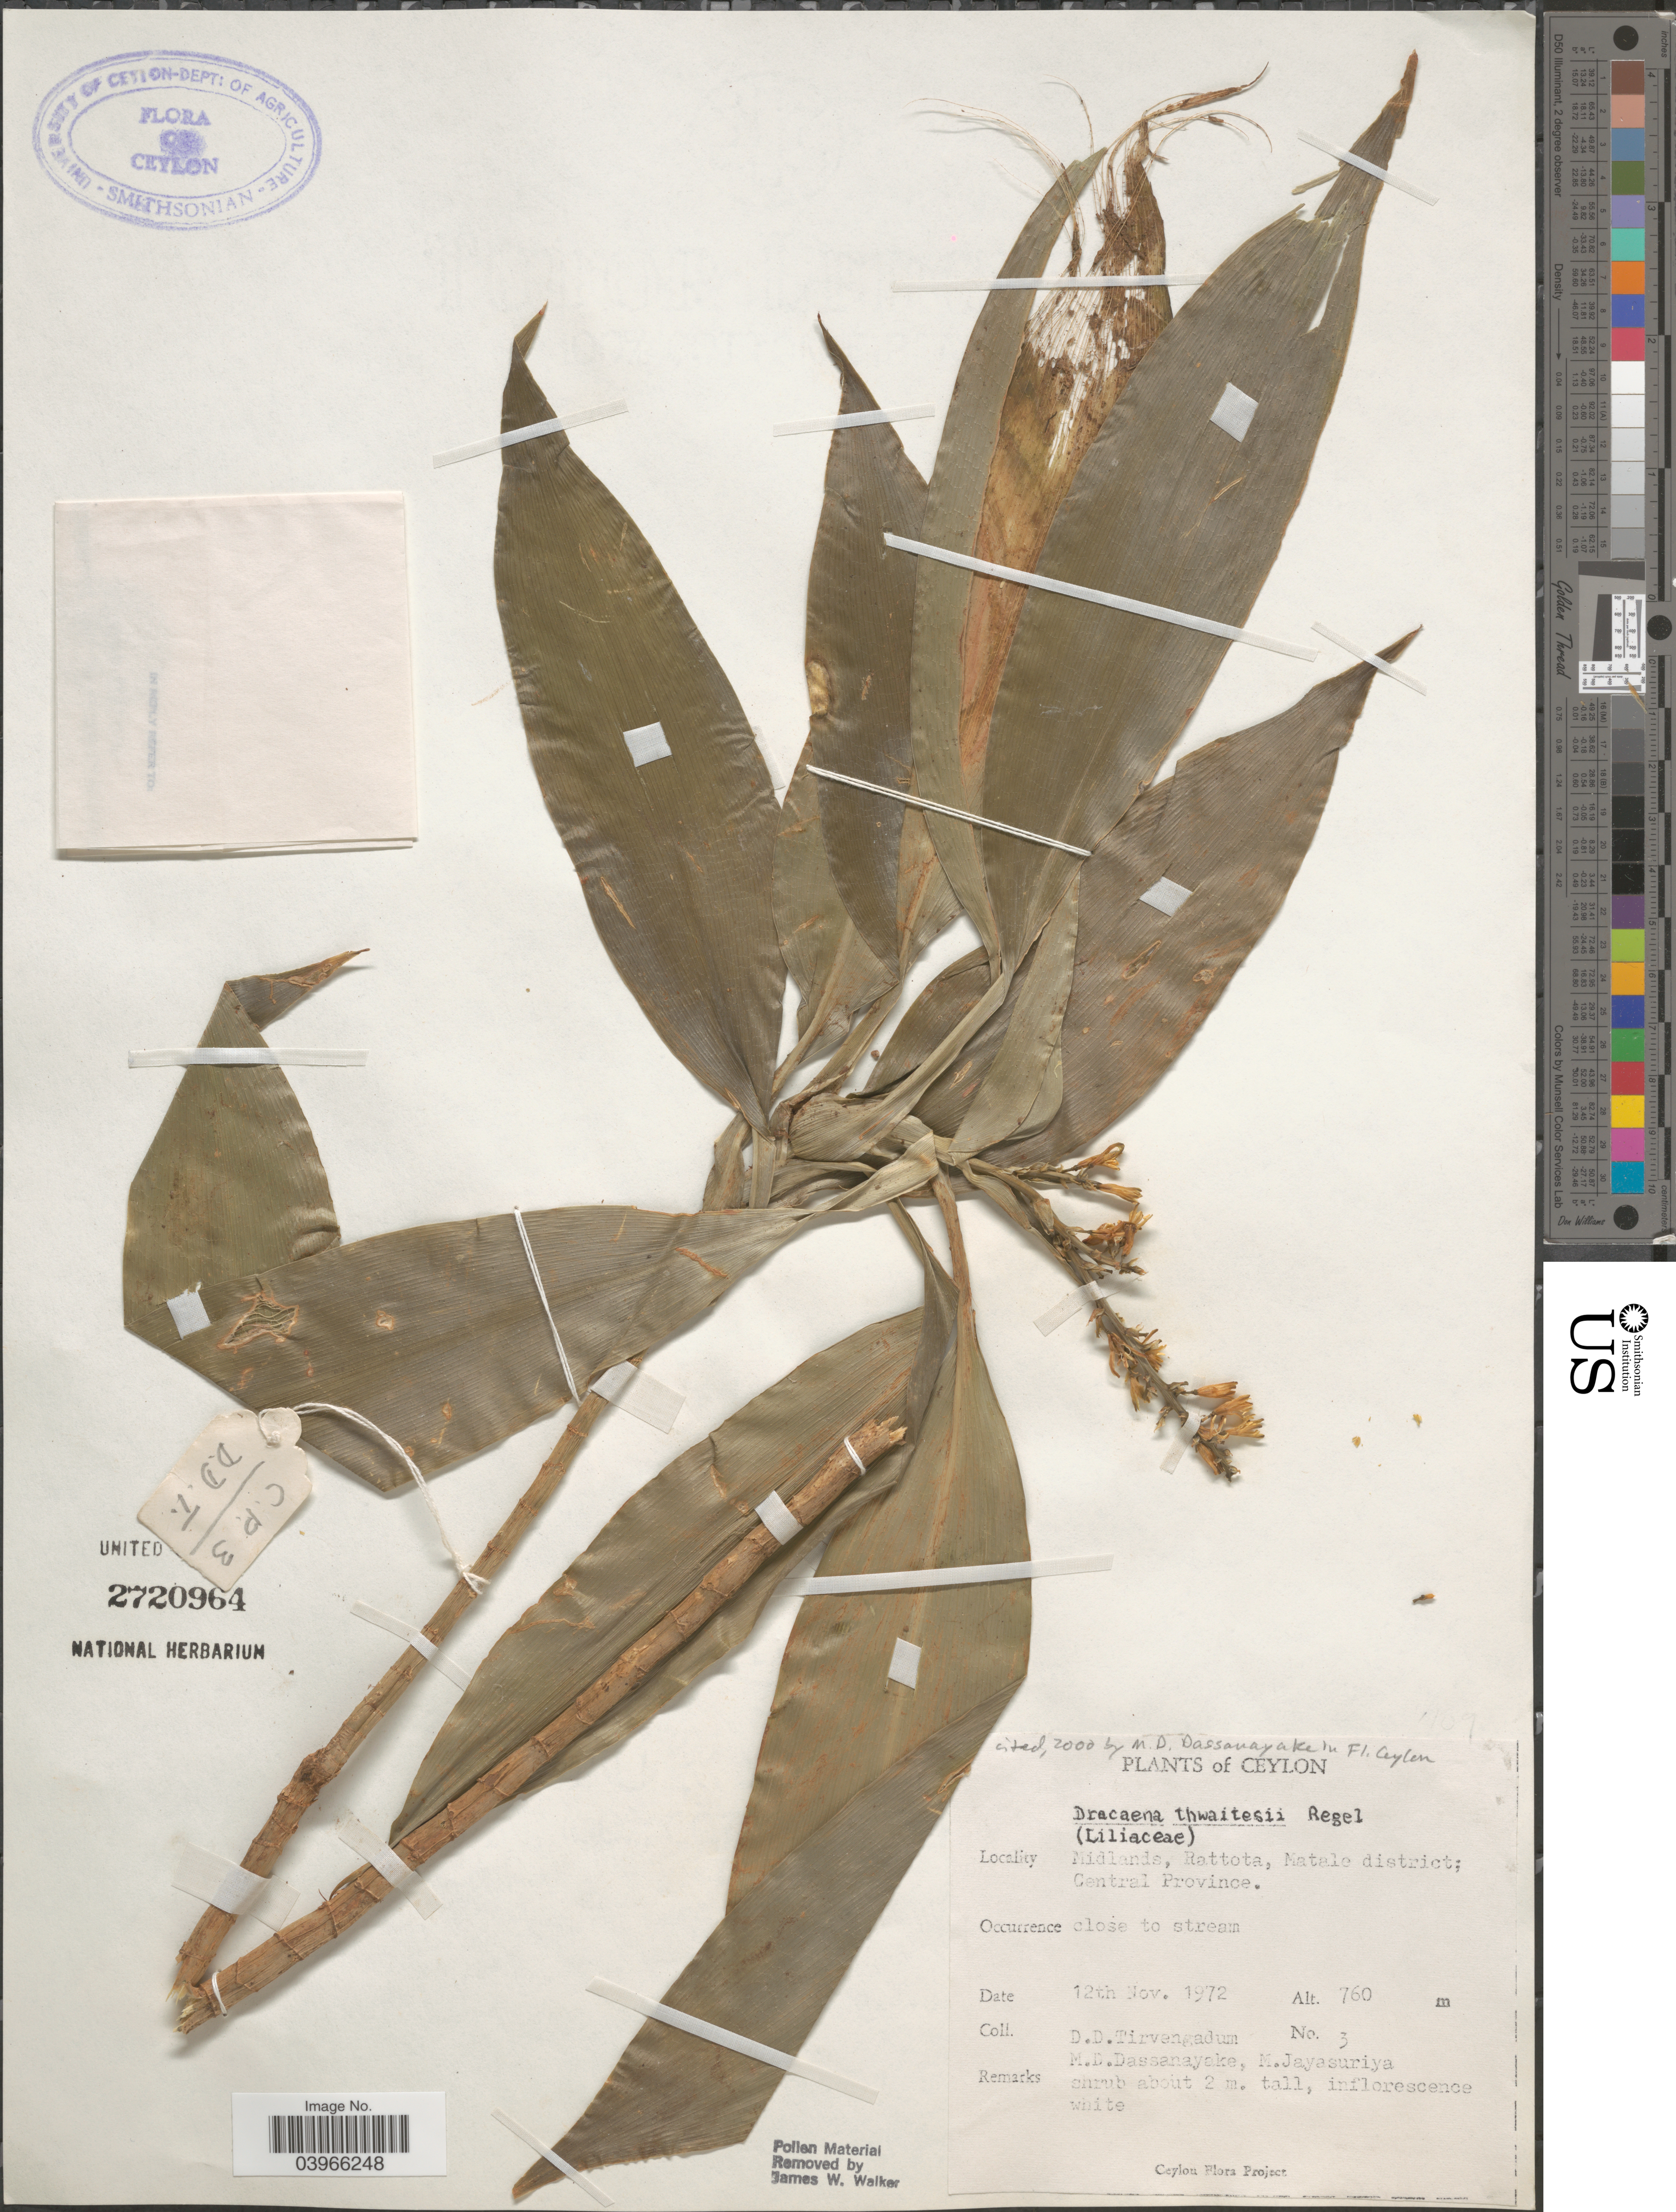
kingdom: Plantae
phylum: Tracheophyta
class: Liliopsida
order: Asparagales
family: Asparagaceae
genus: Dracaena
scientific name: Dracaena thwaitesii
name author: Regel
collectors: D. Tirvengadum, M. D. Dassanayake & M. Jayasuriya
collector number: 3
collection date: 1972-11-12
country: Sri Lanka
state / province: Central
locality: Ceylon. Midlands, Rattota, Matale district; Central Province. Close to stream.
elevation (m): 760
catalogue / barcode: US 2720964